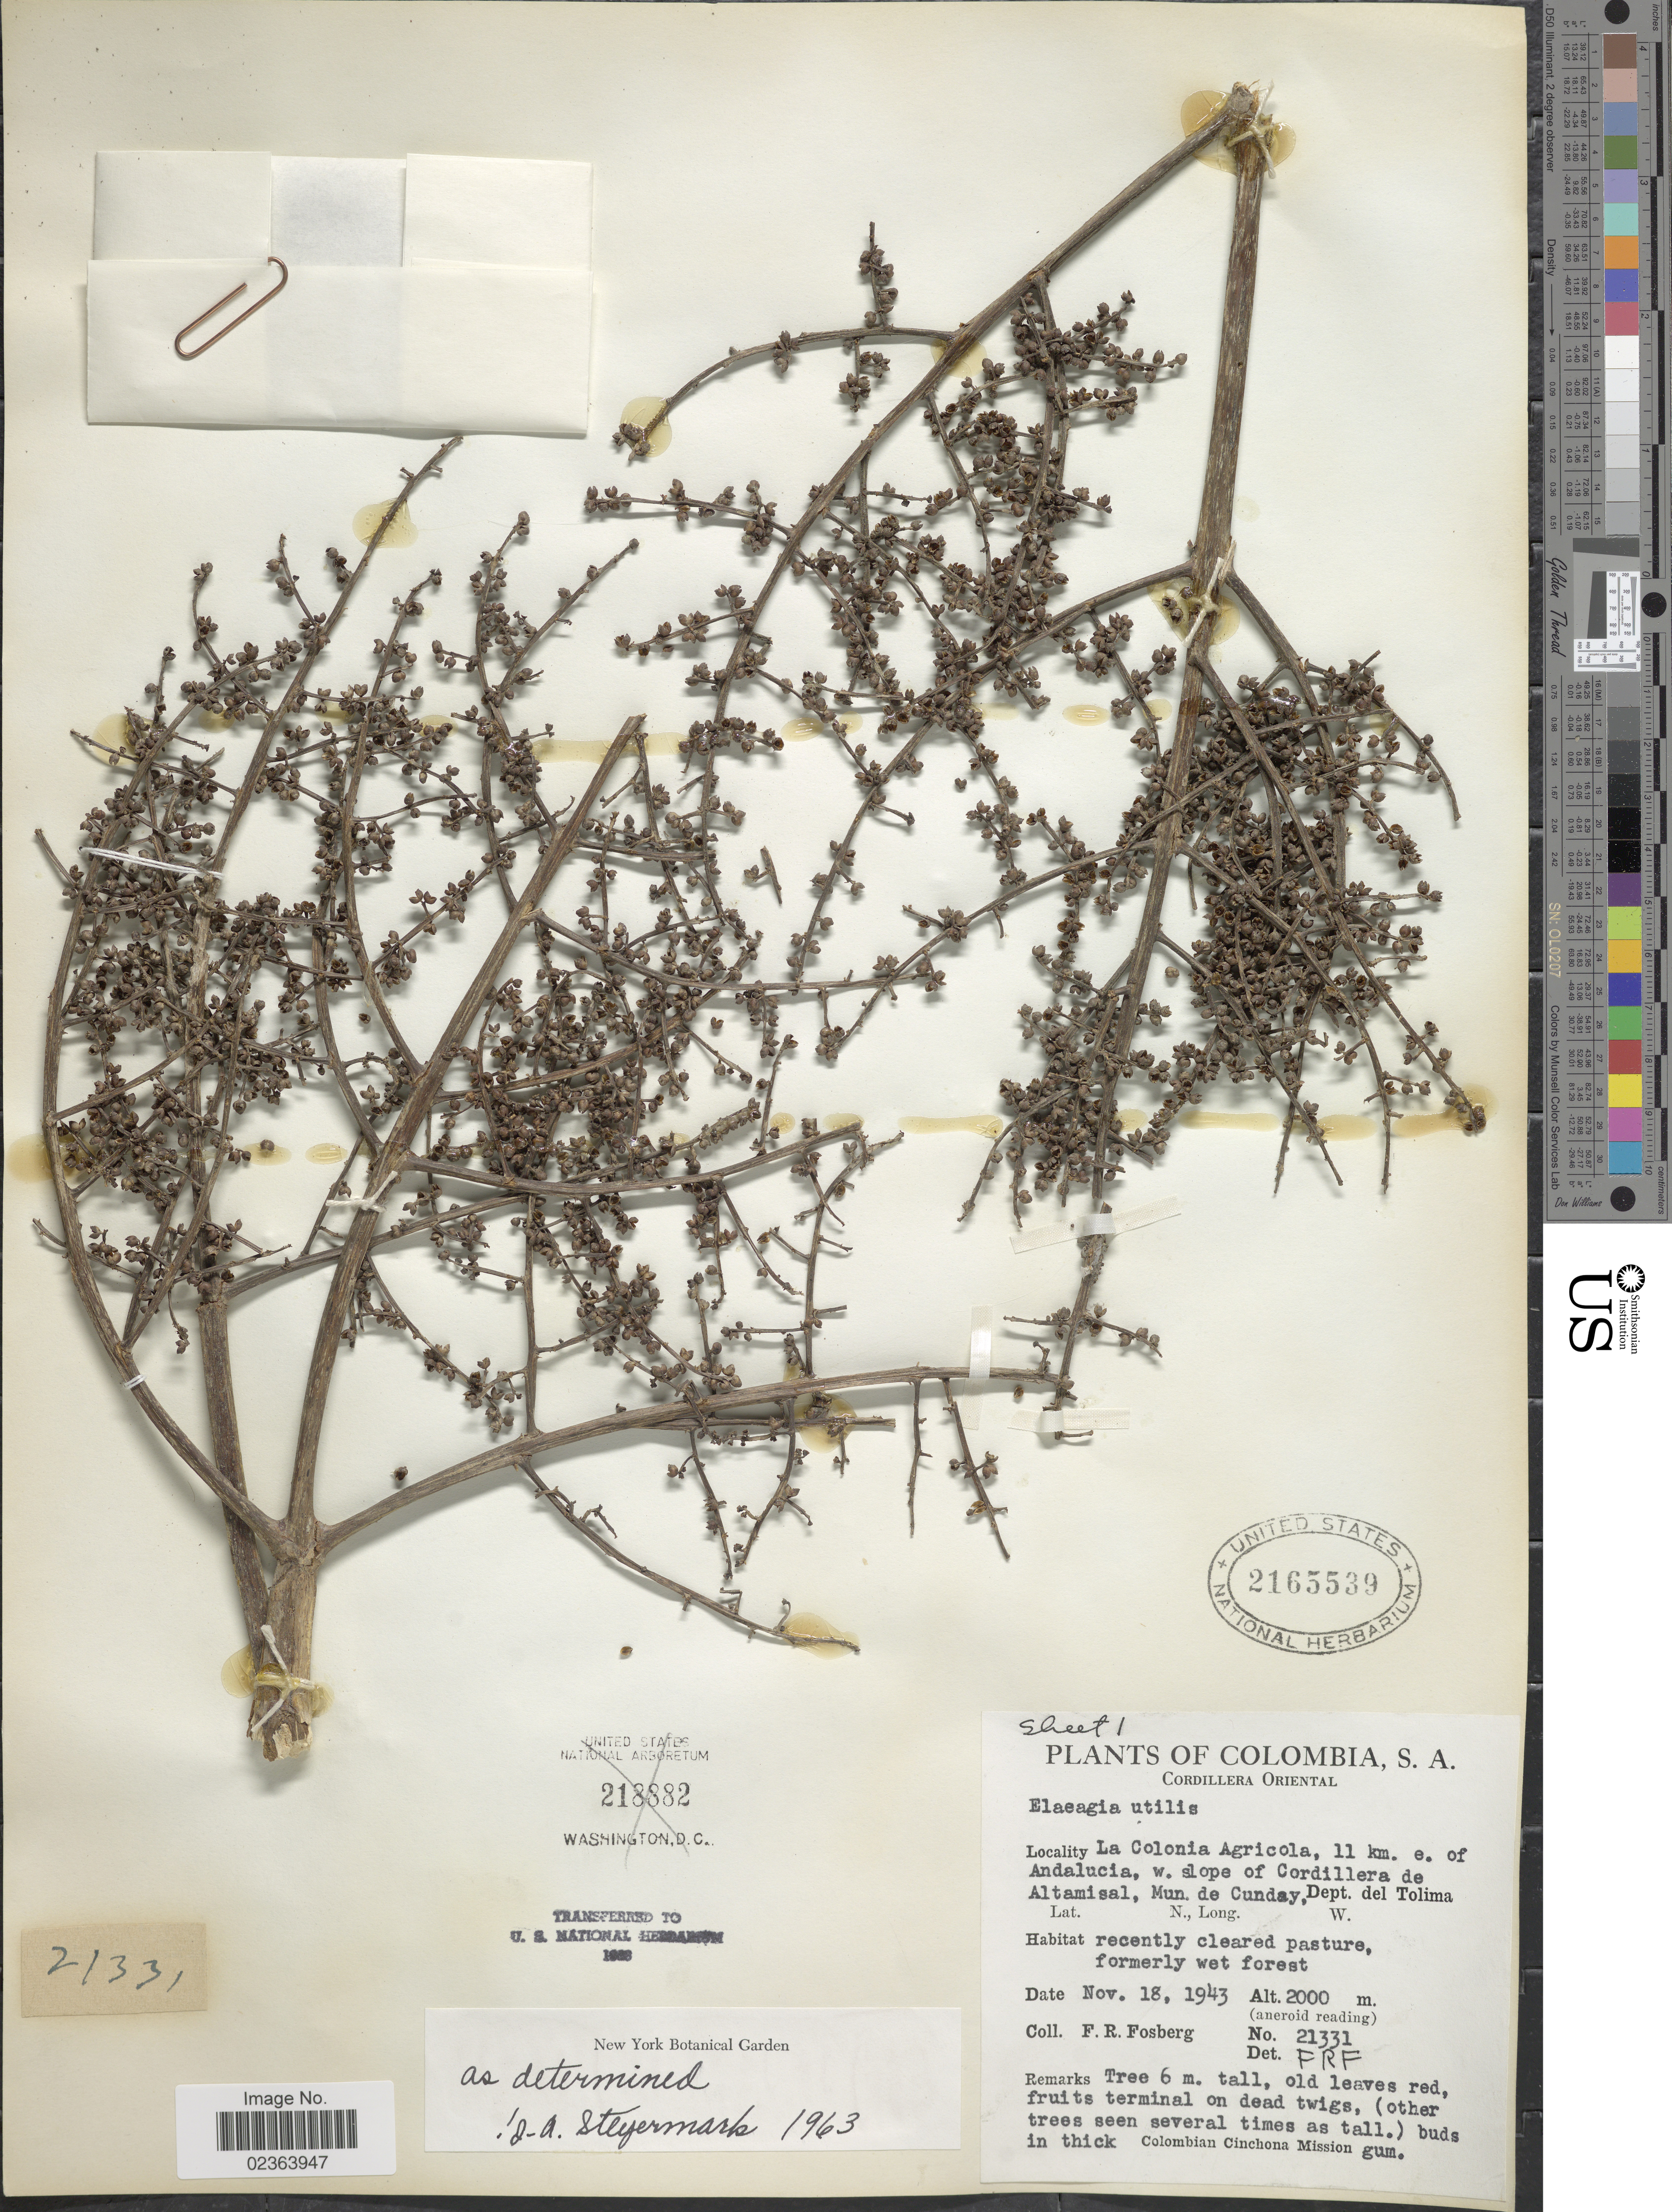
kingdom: Plantae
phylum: Tracheophyta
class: Magnoliopsida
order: Gentianales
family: Rubiaceae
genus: Elaeagia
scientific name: Elaeagia utilis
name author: (Goudot) Wedd.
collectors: F. R. Fosberg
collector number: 21331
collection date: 1943-11-18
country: Colombia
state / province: Tolima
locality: Cordillera Oriental, La Colonia Agricola, 11 km. e. of Andalucia, w. slope of Cordillera de Altamisal, Mun. de Cunday, Dept. del Tolima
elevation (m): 2000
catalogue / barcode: US 2165539